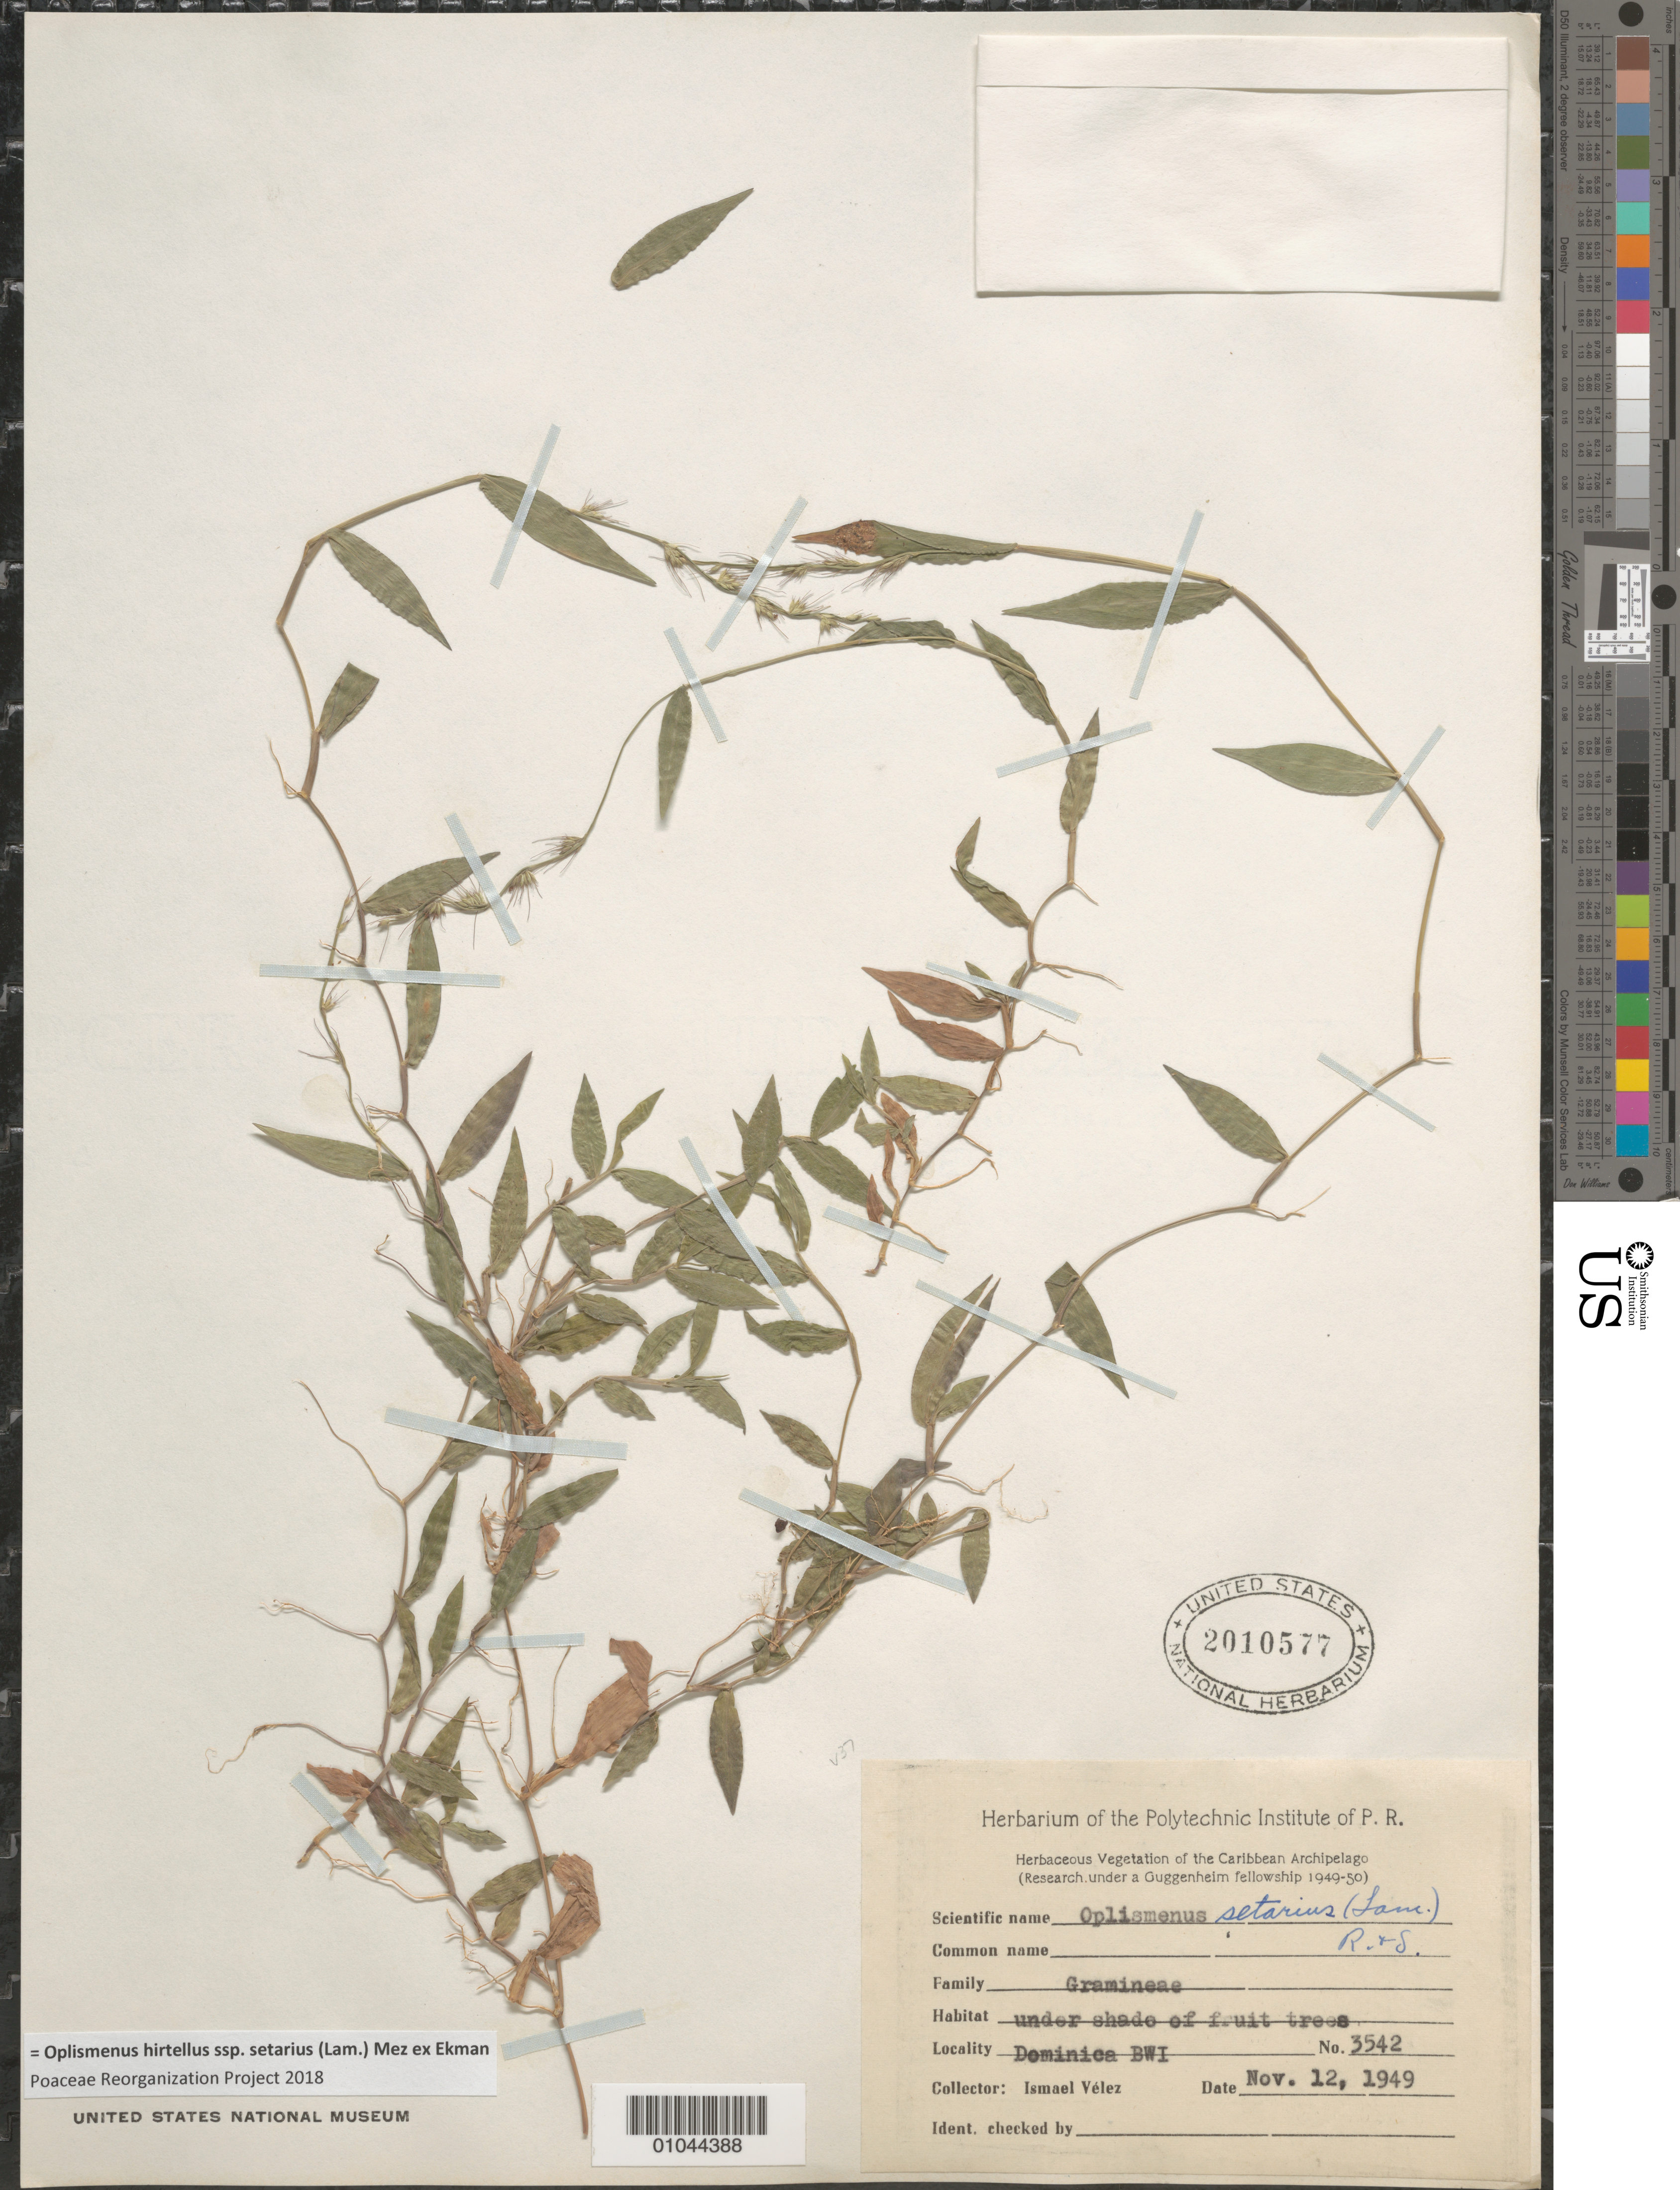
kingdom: Plantae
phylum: Tracheophyta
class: Liliopsida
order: Poales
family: Poaceae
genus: Oplismenus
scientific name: Oplismenus hirtellus subsp. setarius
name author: (Lam.) Mez ex Ekman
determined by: Poaceae Reorganization Project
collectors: I. Velez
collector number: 3542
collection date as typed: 12 Nov 1949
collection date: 1949-11-12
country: Dominica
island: Dominica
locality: BWI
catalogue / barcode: US 2010577